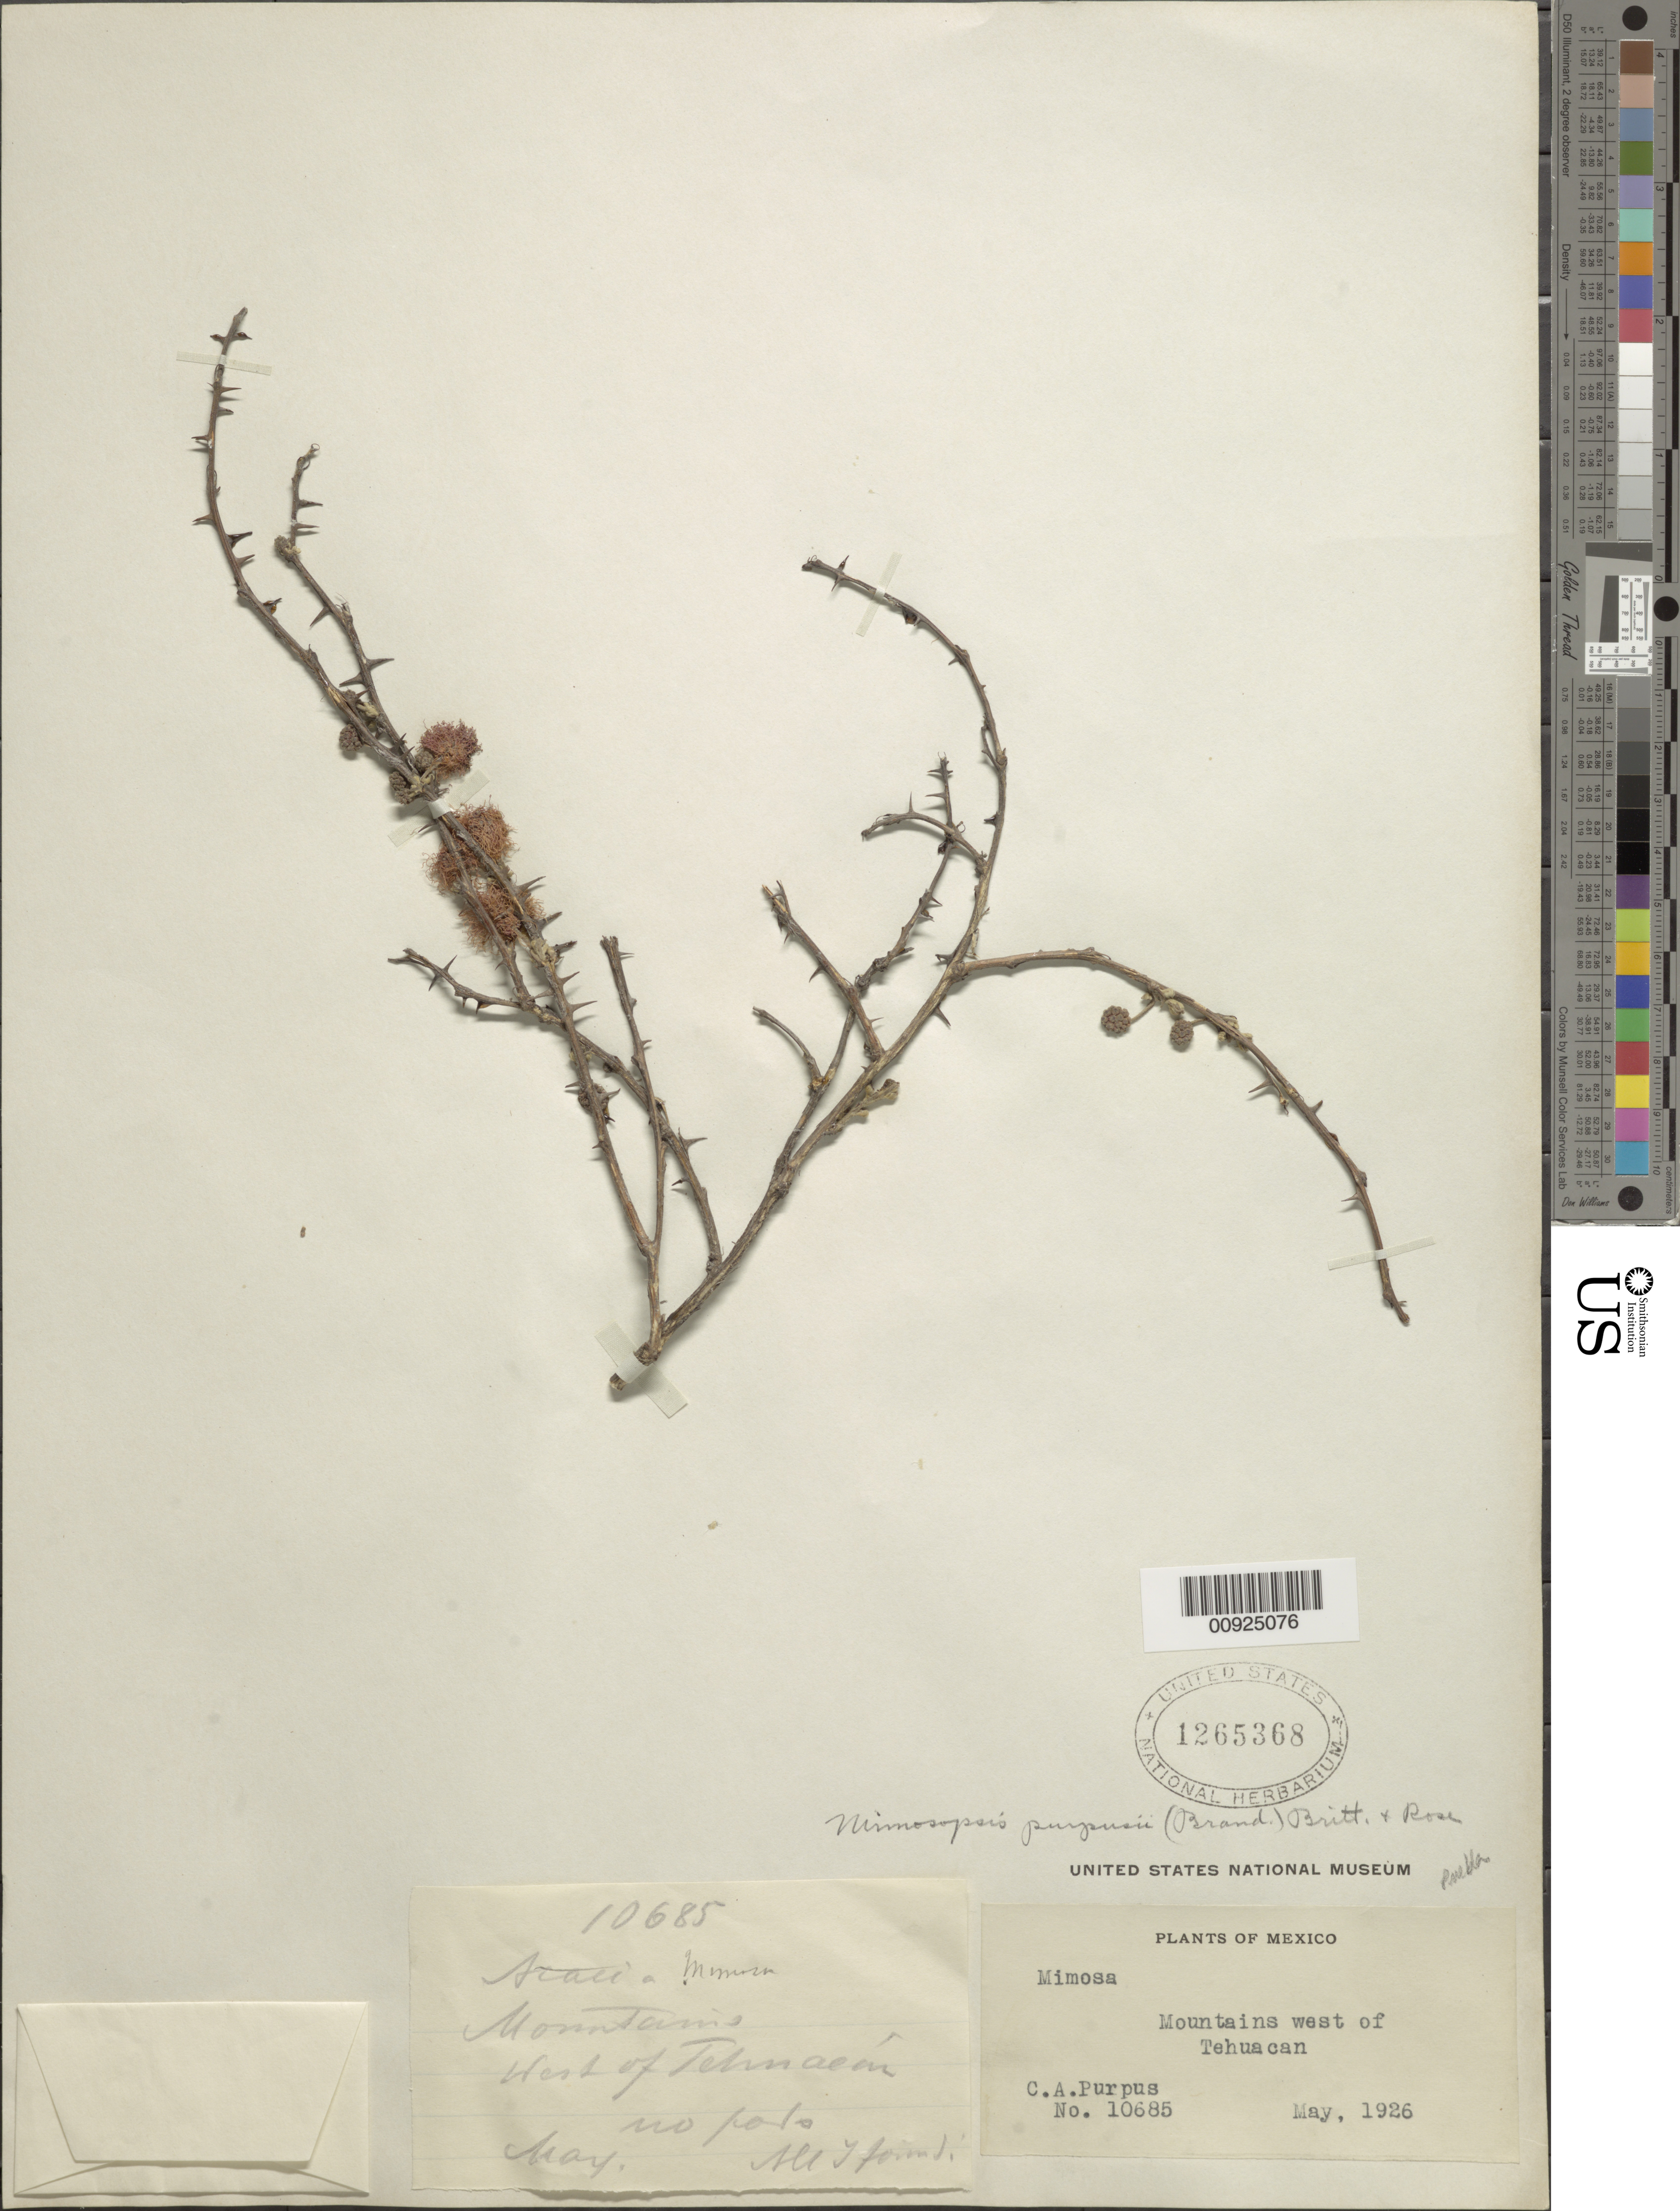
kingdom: Plantae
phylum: Tracheophyta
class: Magnoliopsida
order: Fabales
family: Fabaceae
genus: Mimosa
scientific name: Mimosa purpusii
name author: Brandegee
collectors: C. A. Purpus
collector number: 10685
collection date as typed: May 1926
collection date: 1926-05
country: Mexico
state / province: Puebla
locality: Mountains west of Tehuacán.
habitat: Mountains.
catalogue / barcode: US 1265368